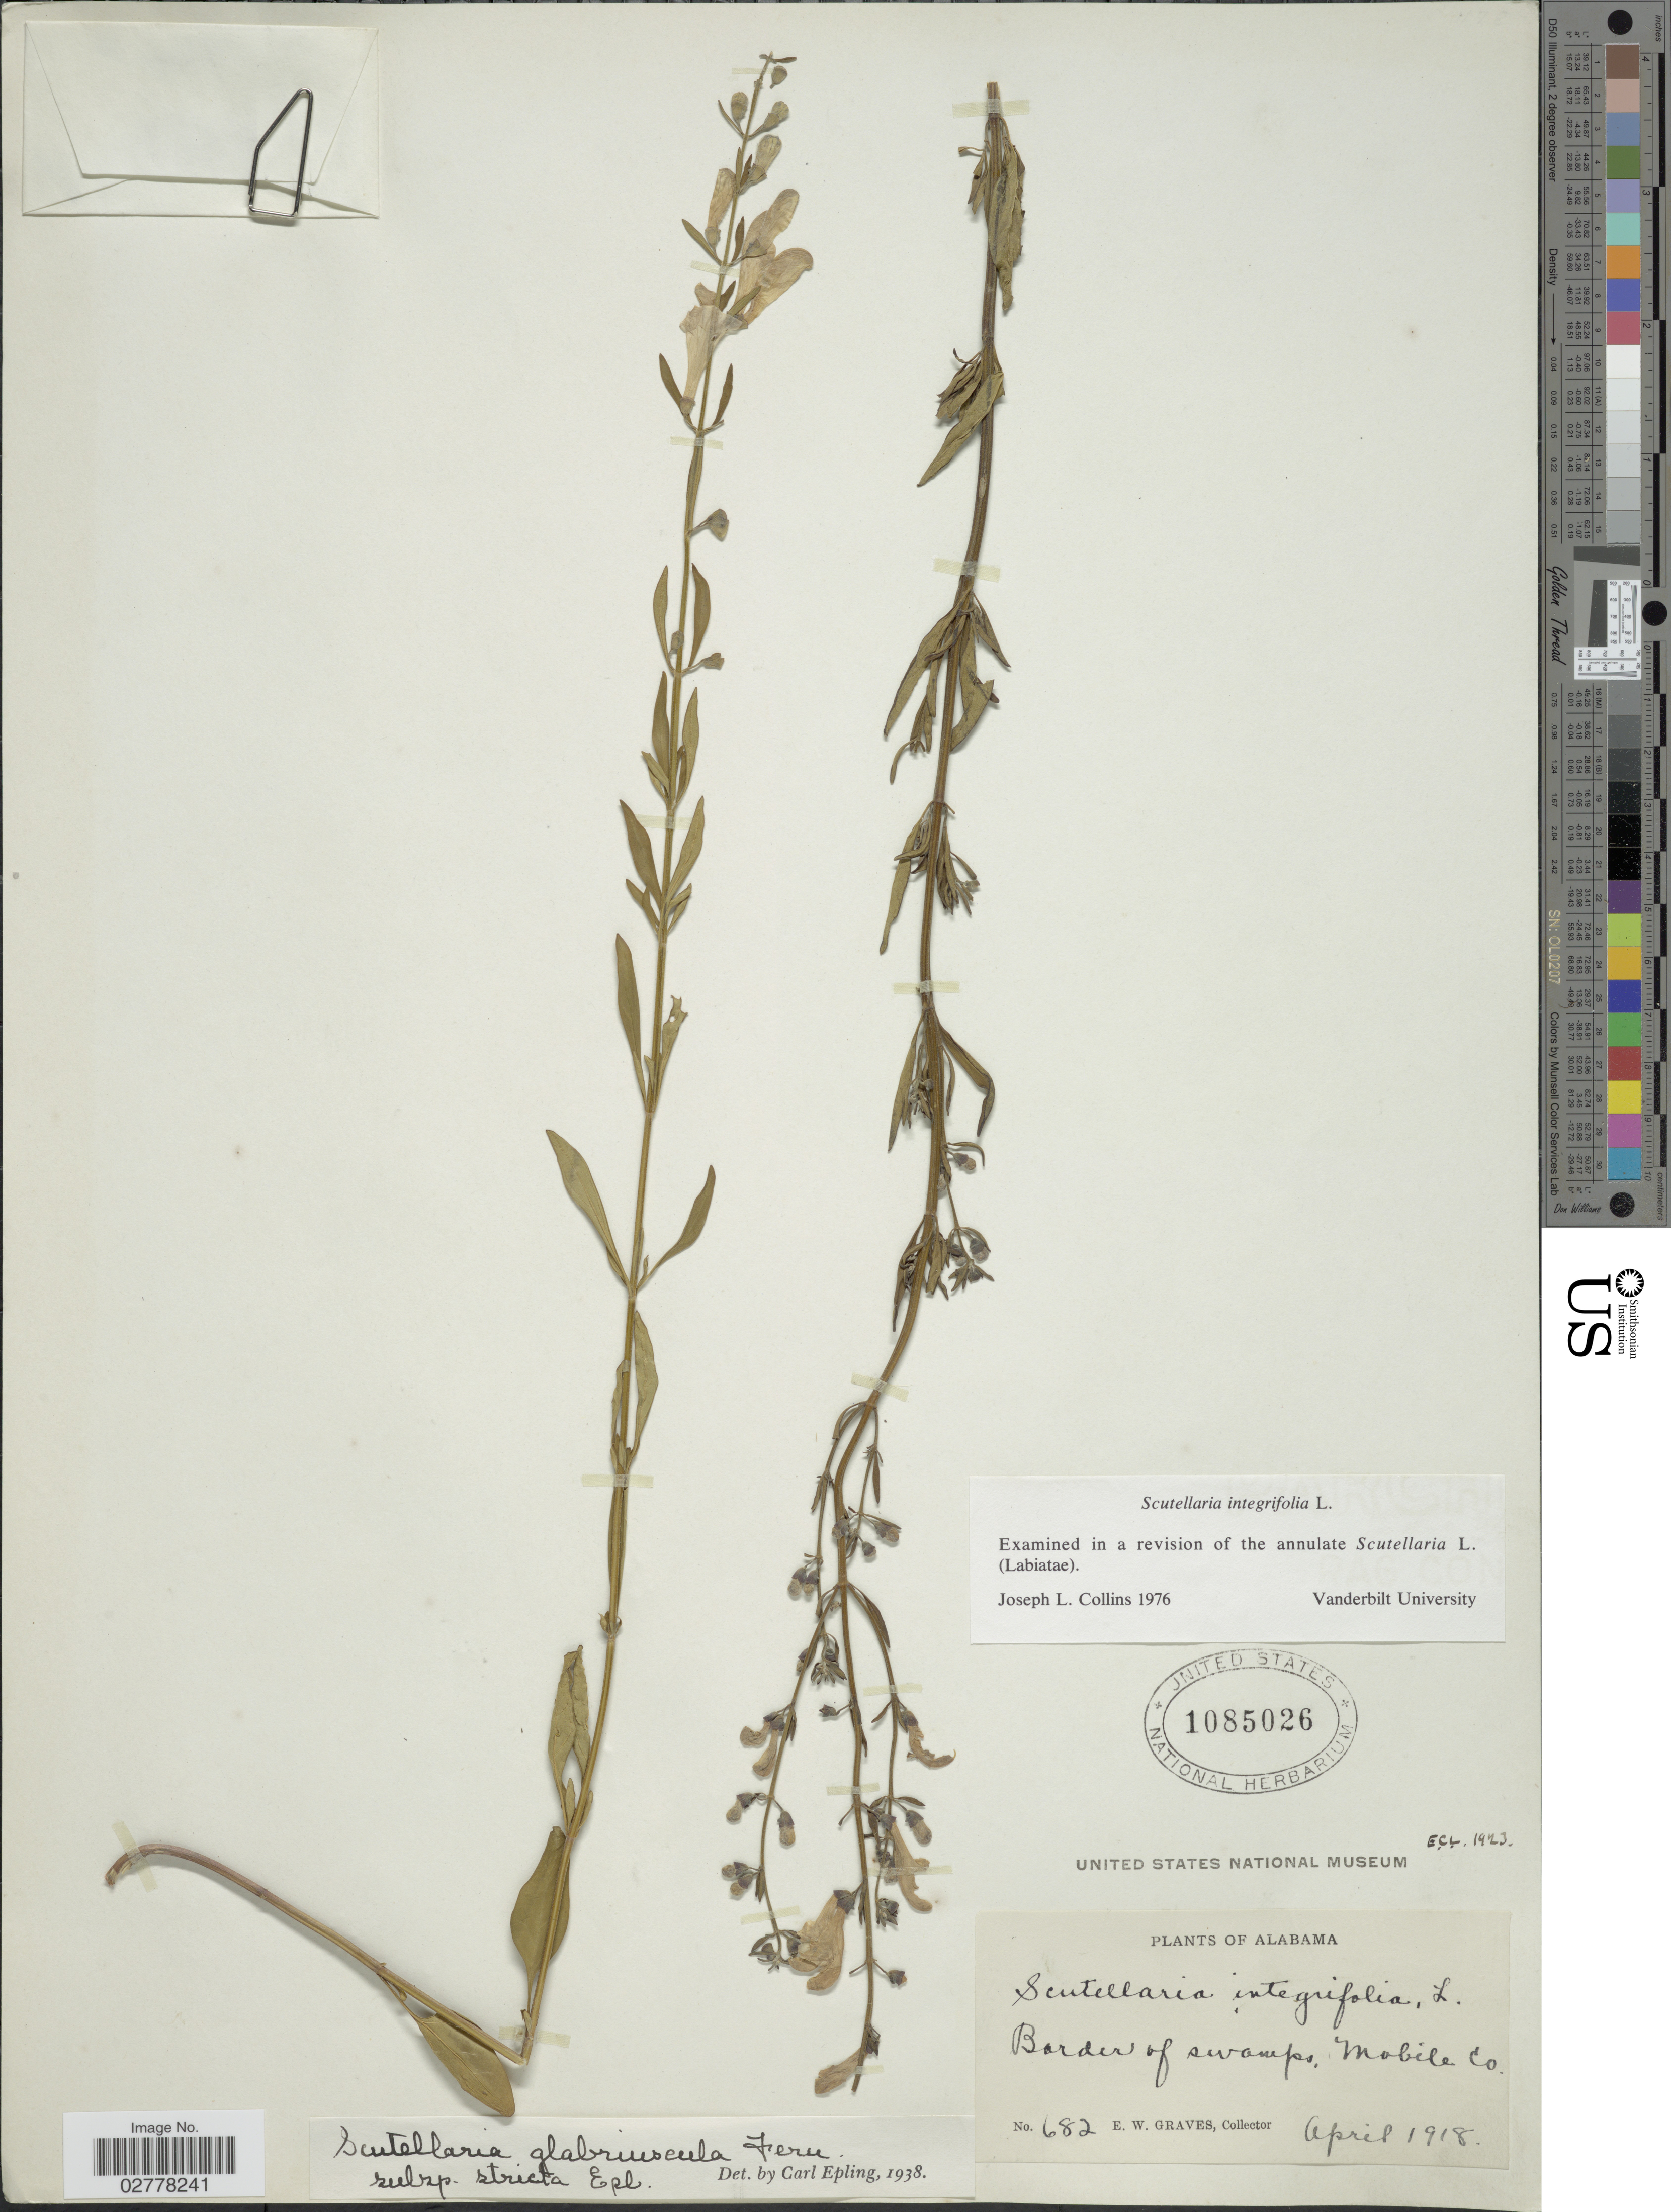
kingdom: Plantae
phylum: Tracheophyta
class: Magnoliopsida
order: Lamiales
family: Lamiaceae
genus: Scutellaria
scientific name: Scutellaria integrifolia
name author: L.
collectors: E. Graves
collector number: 682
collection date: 1918-04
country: United States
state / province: Alabama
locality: Border of swamp. Mobile Co.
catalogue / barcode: US 1085026